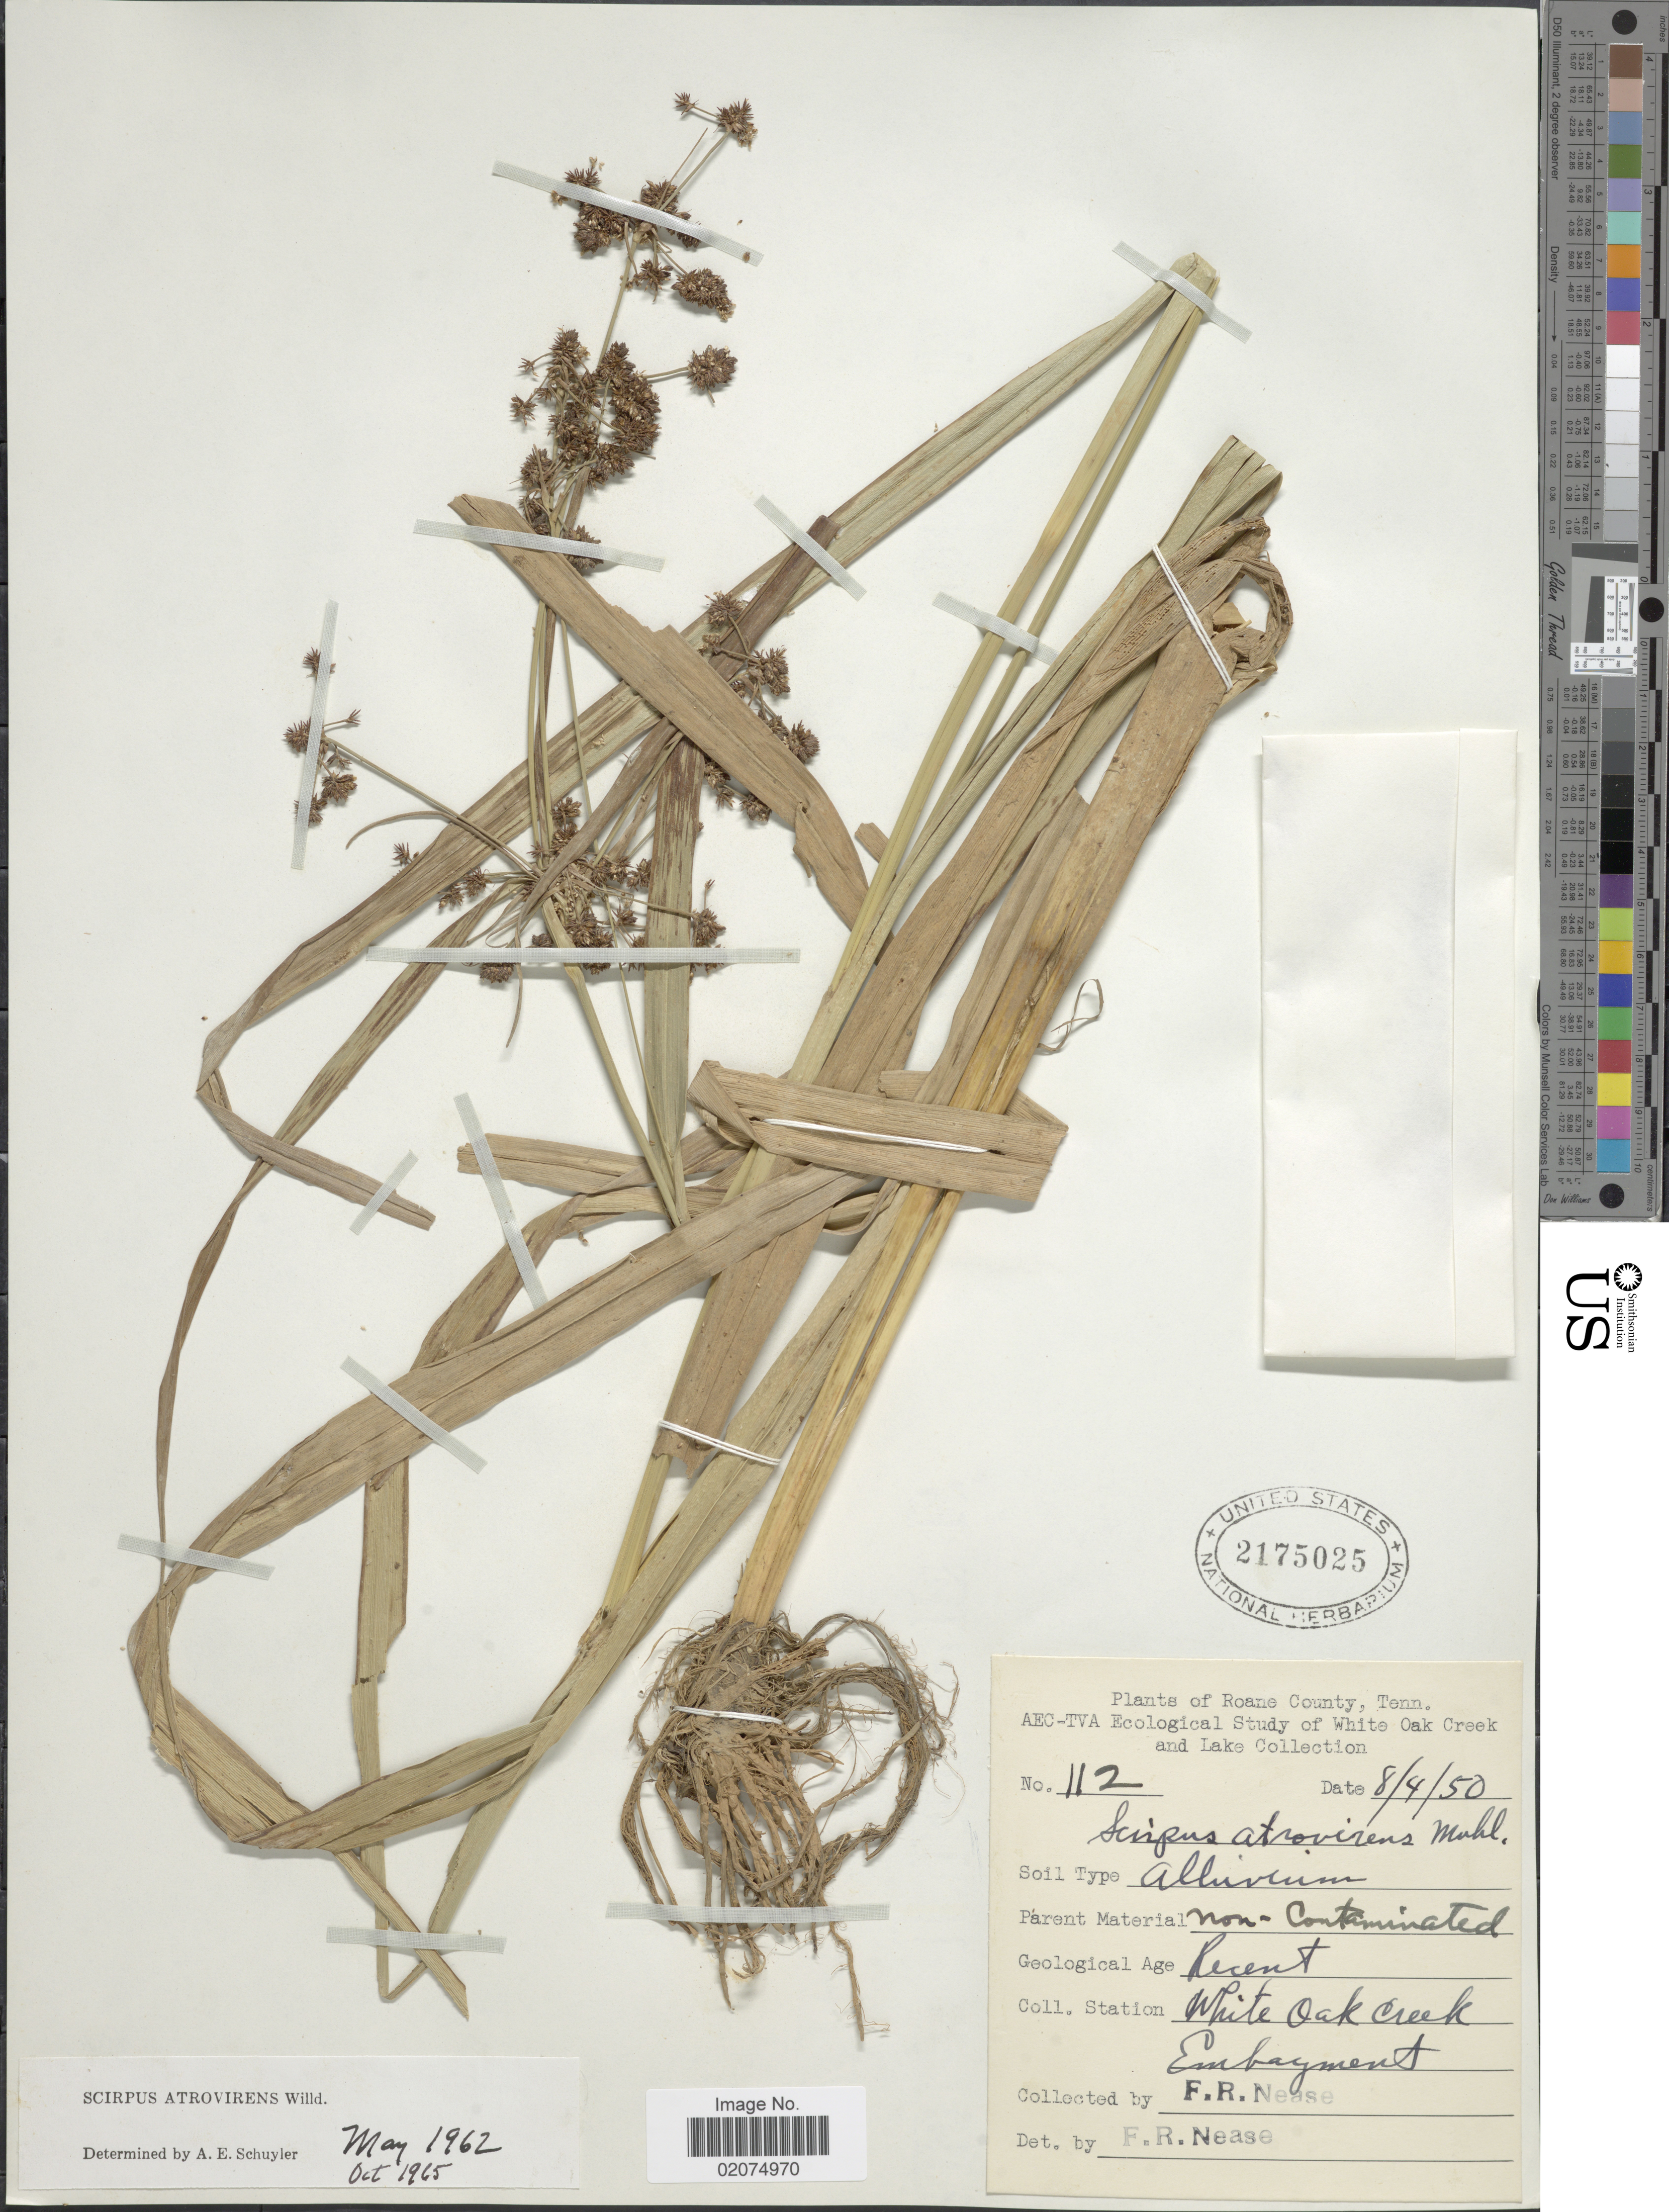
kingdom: Plantae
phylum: Tracheophyta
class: Liliopsida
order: Poales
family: Cyperaceae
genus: Scirpus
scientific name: Scirpus atrovirens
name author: Willd.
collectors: F. Nease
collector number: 112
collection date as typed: Transcribed d/m/y: 4/8/50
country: United States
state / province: Tennessee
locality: Roane County, Tenn., White Oak Creek and Lake, White Oak Lake Embagment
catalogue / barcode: US 2175025